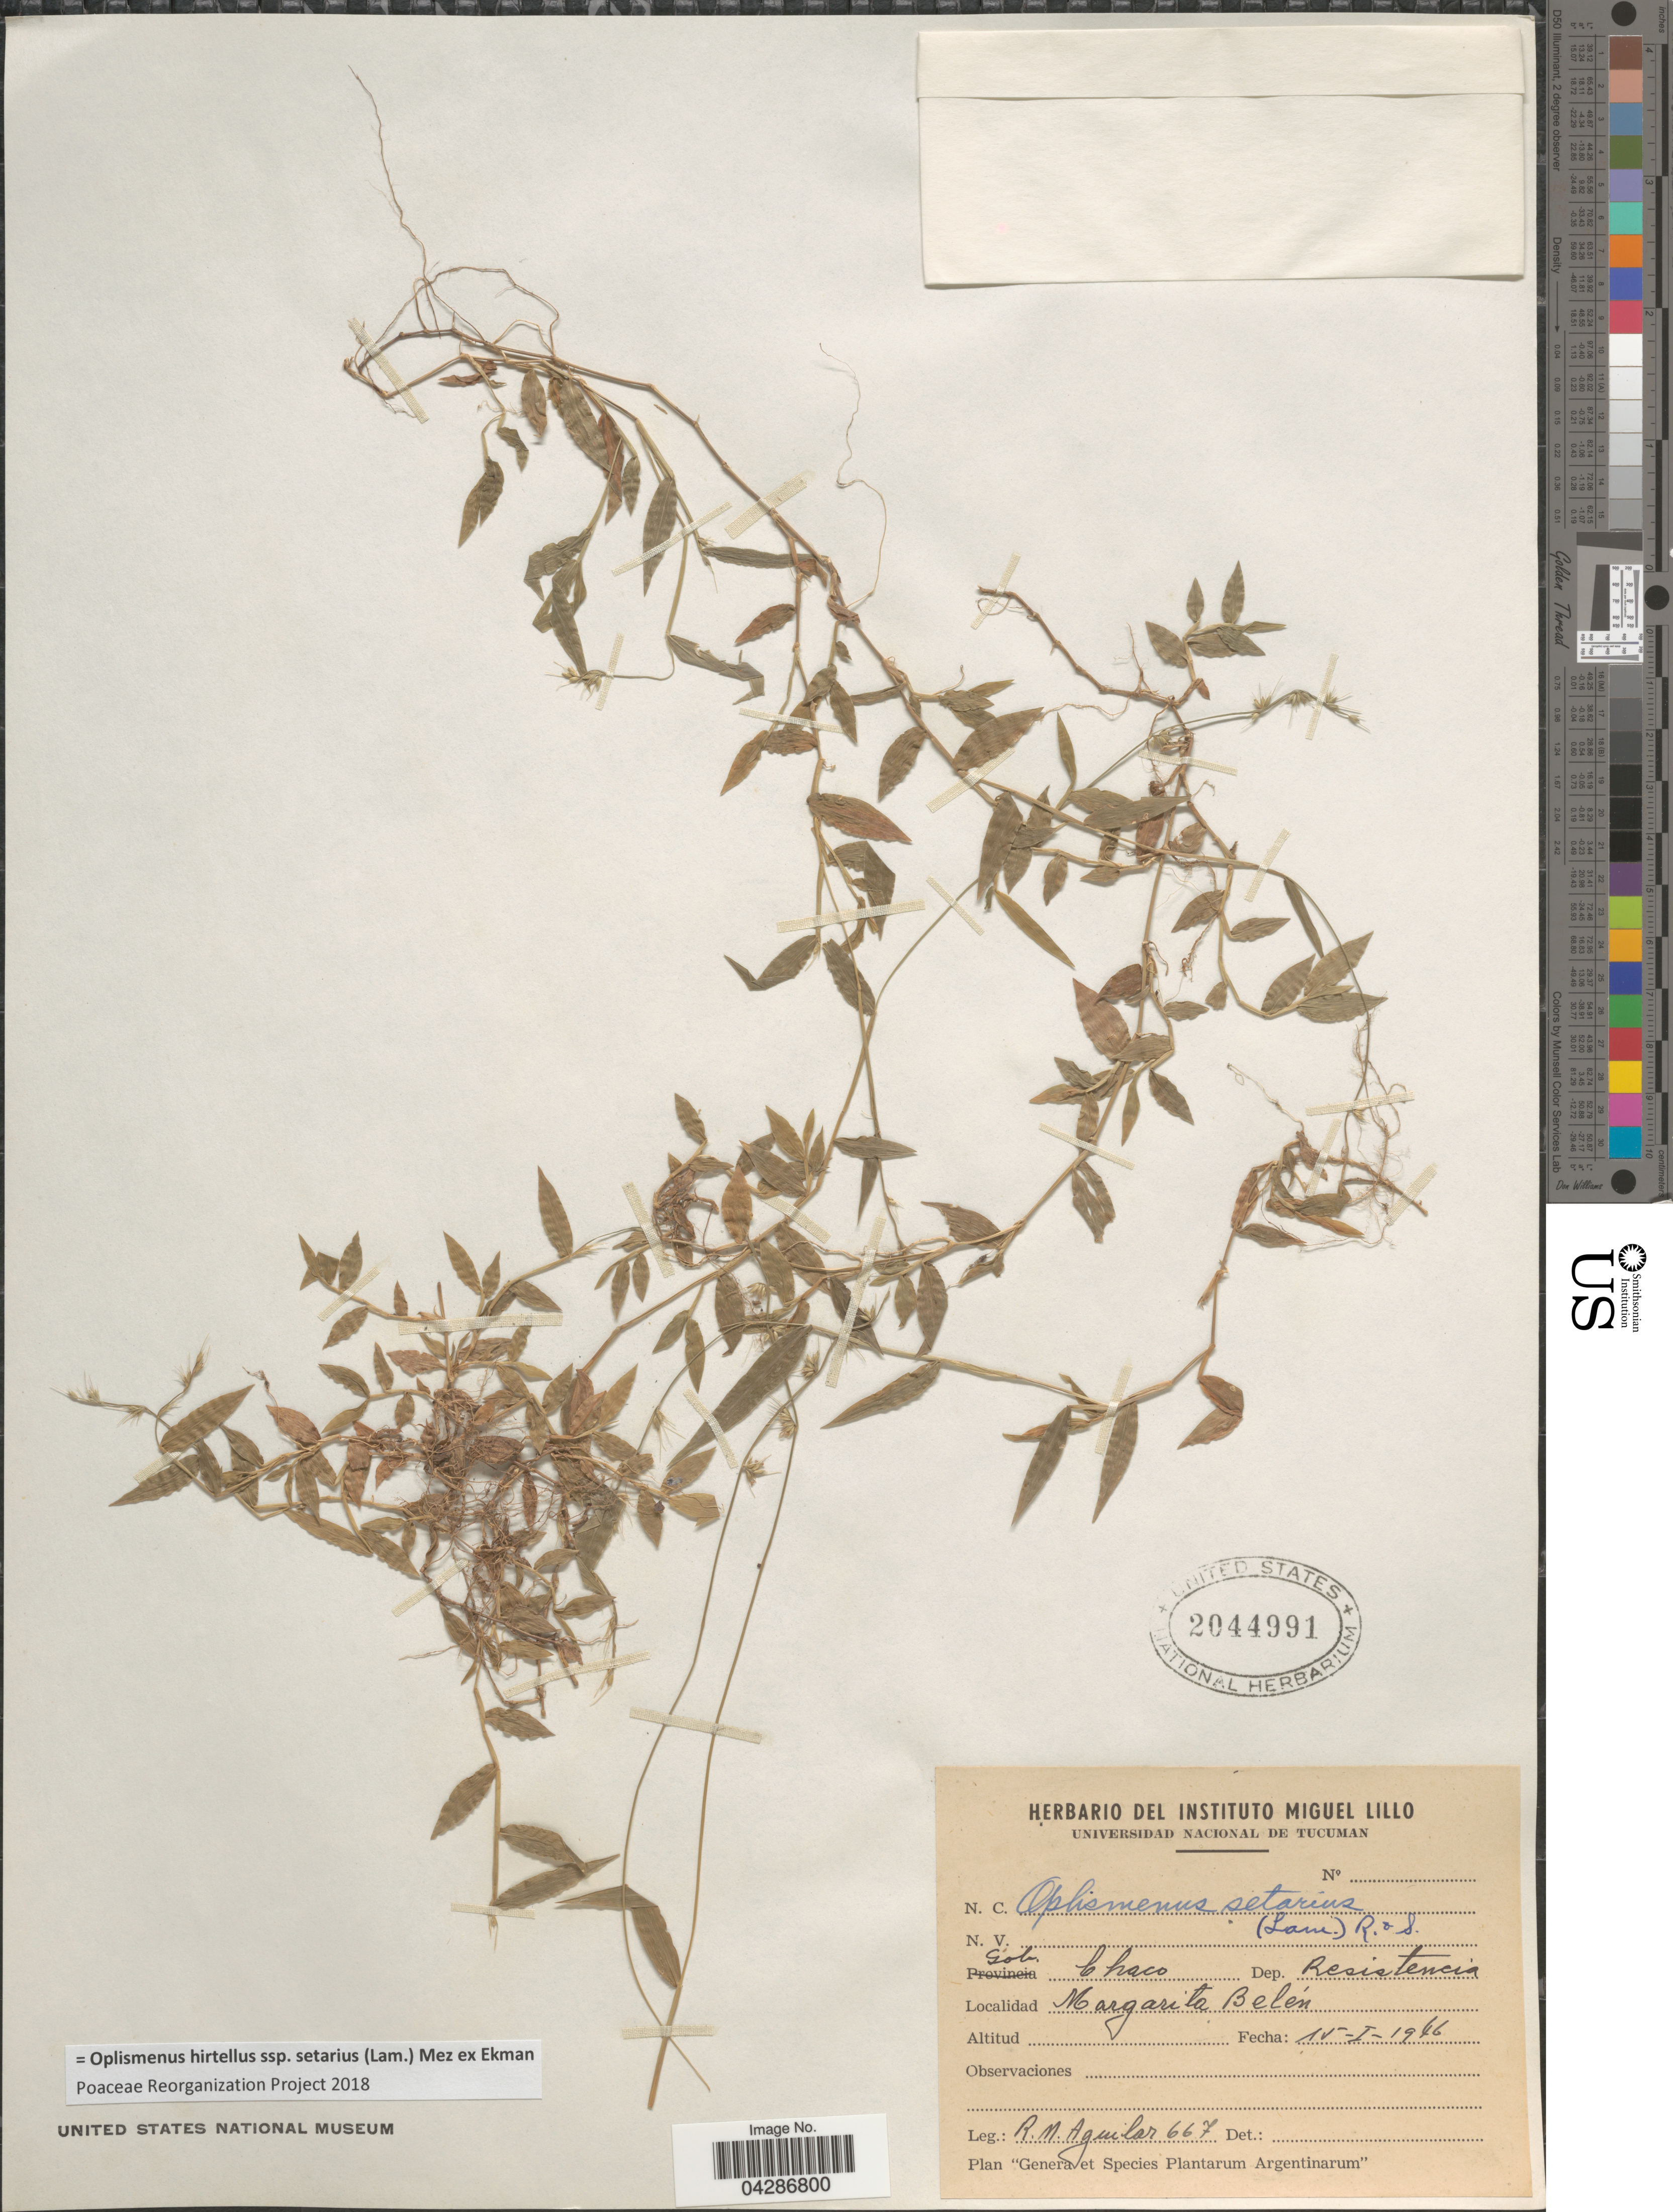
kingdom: Plantae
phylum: Tracheophyta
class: Liliopsida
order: Poales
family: Poaceae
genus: Oplismenus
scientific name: Oplismenus hirtellus subsp. setarius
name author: (Lam.) Mez ex Ekman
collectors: R. Aguilar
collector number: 667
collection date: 1946-01-15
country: Argentina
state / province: Chaco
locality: Gob. Chaco. Dep. Resistencia. Margarita Belén.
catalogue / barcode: US 2044991